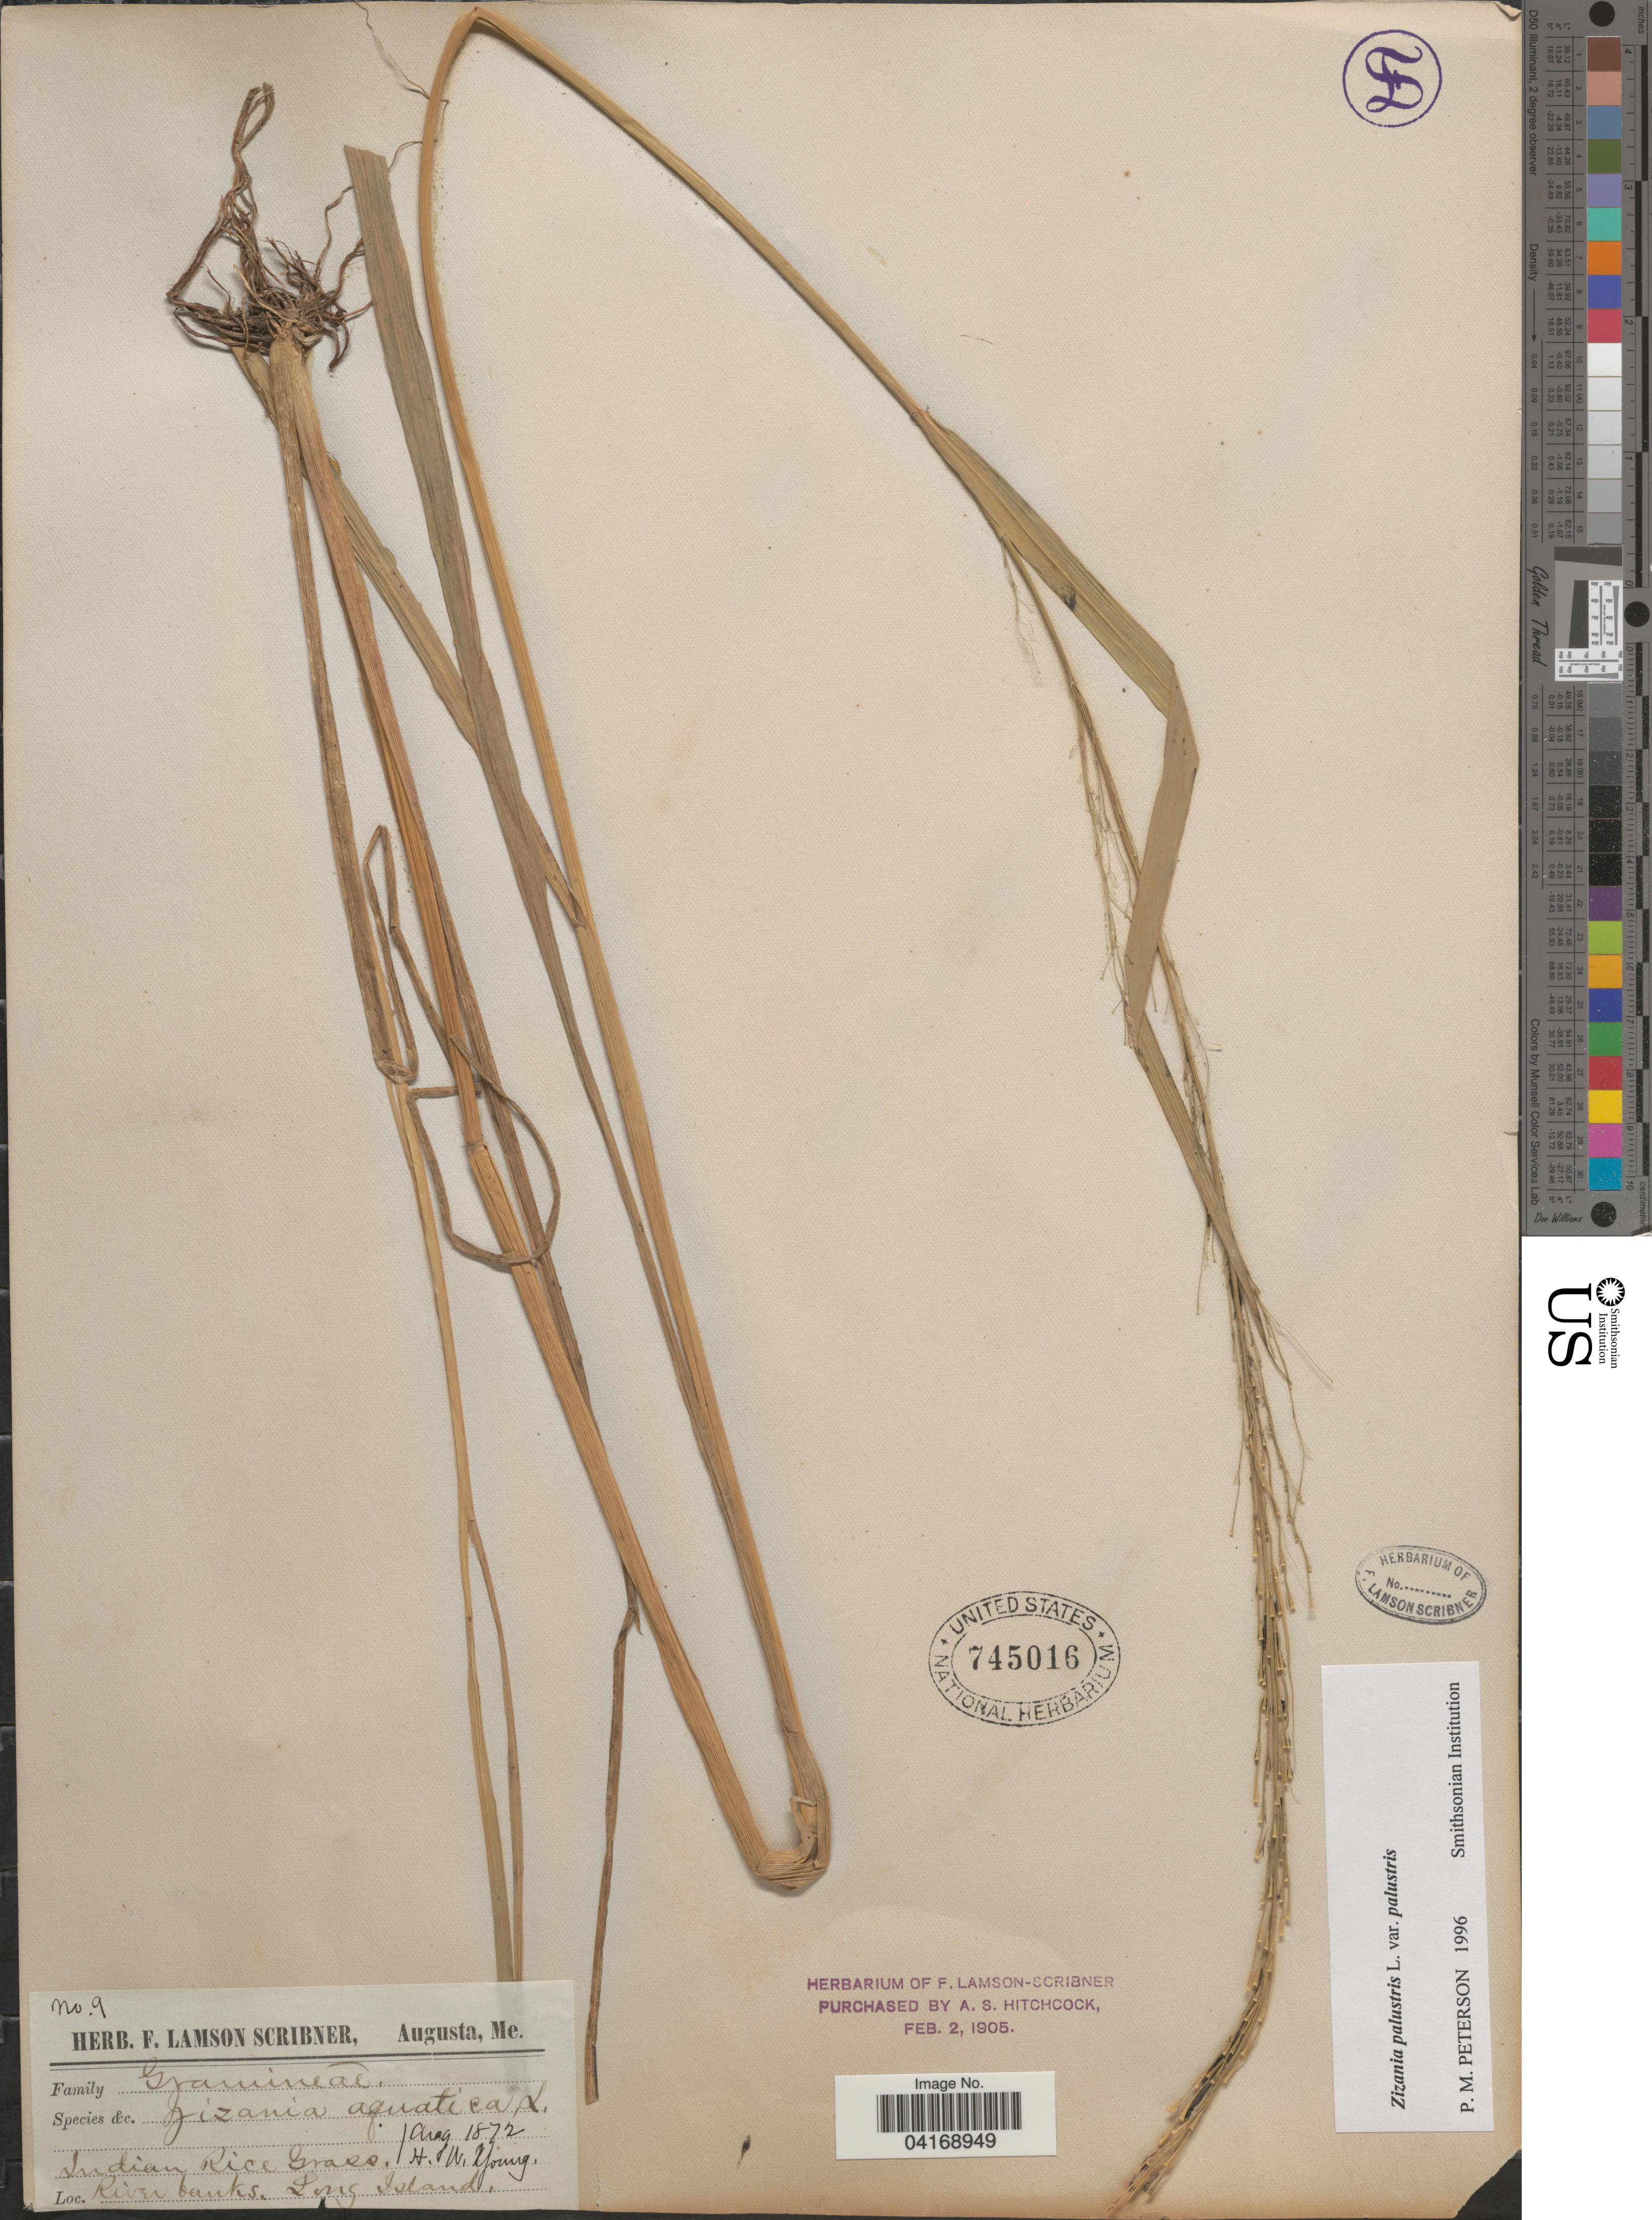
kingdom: Plantae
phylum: Tracheophyta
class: Liliopsida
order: Poales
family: Poaceae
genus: Zizania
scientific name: Zizania palustris var. palustris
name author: L.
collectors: ex herb. F. Lamson Scribner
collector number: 9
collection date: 1872-08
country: United States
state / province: New York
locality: Indian Rice Grass. River banks. Long Island.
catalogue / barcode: US 745016